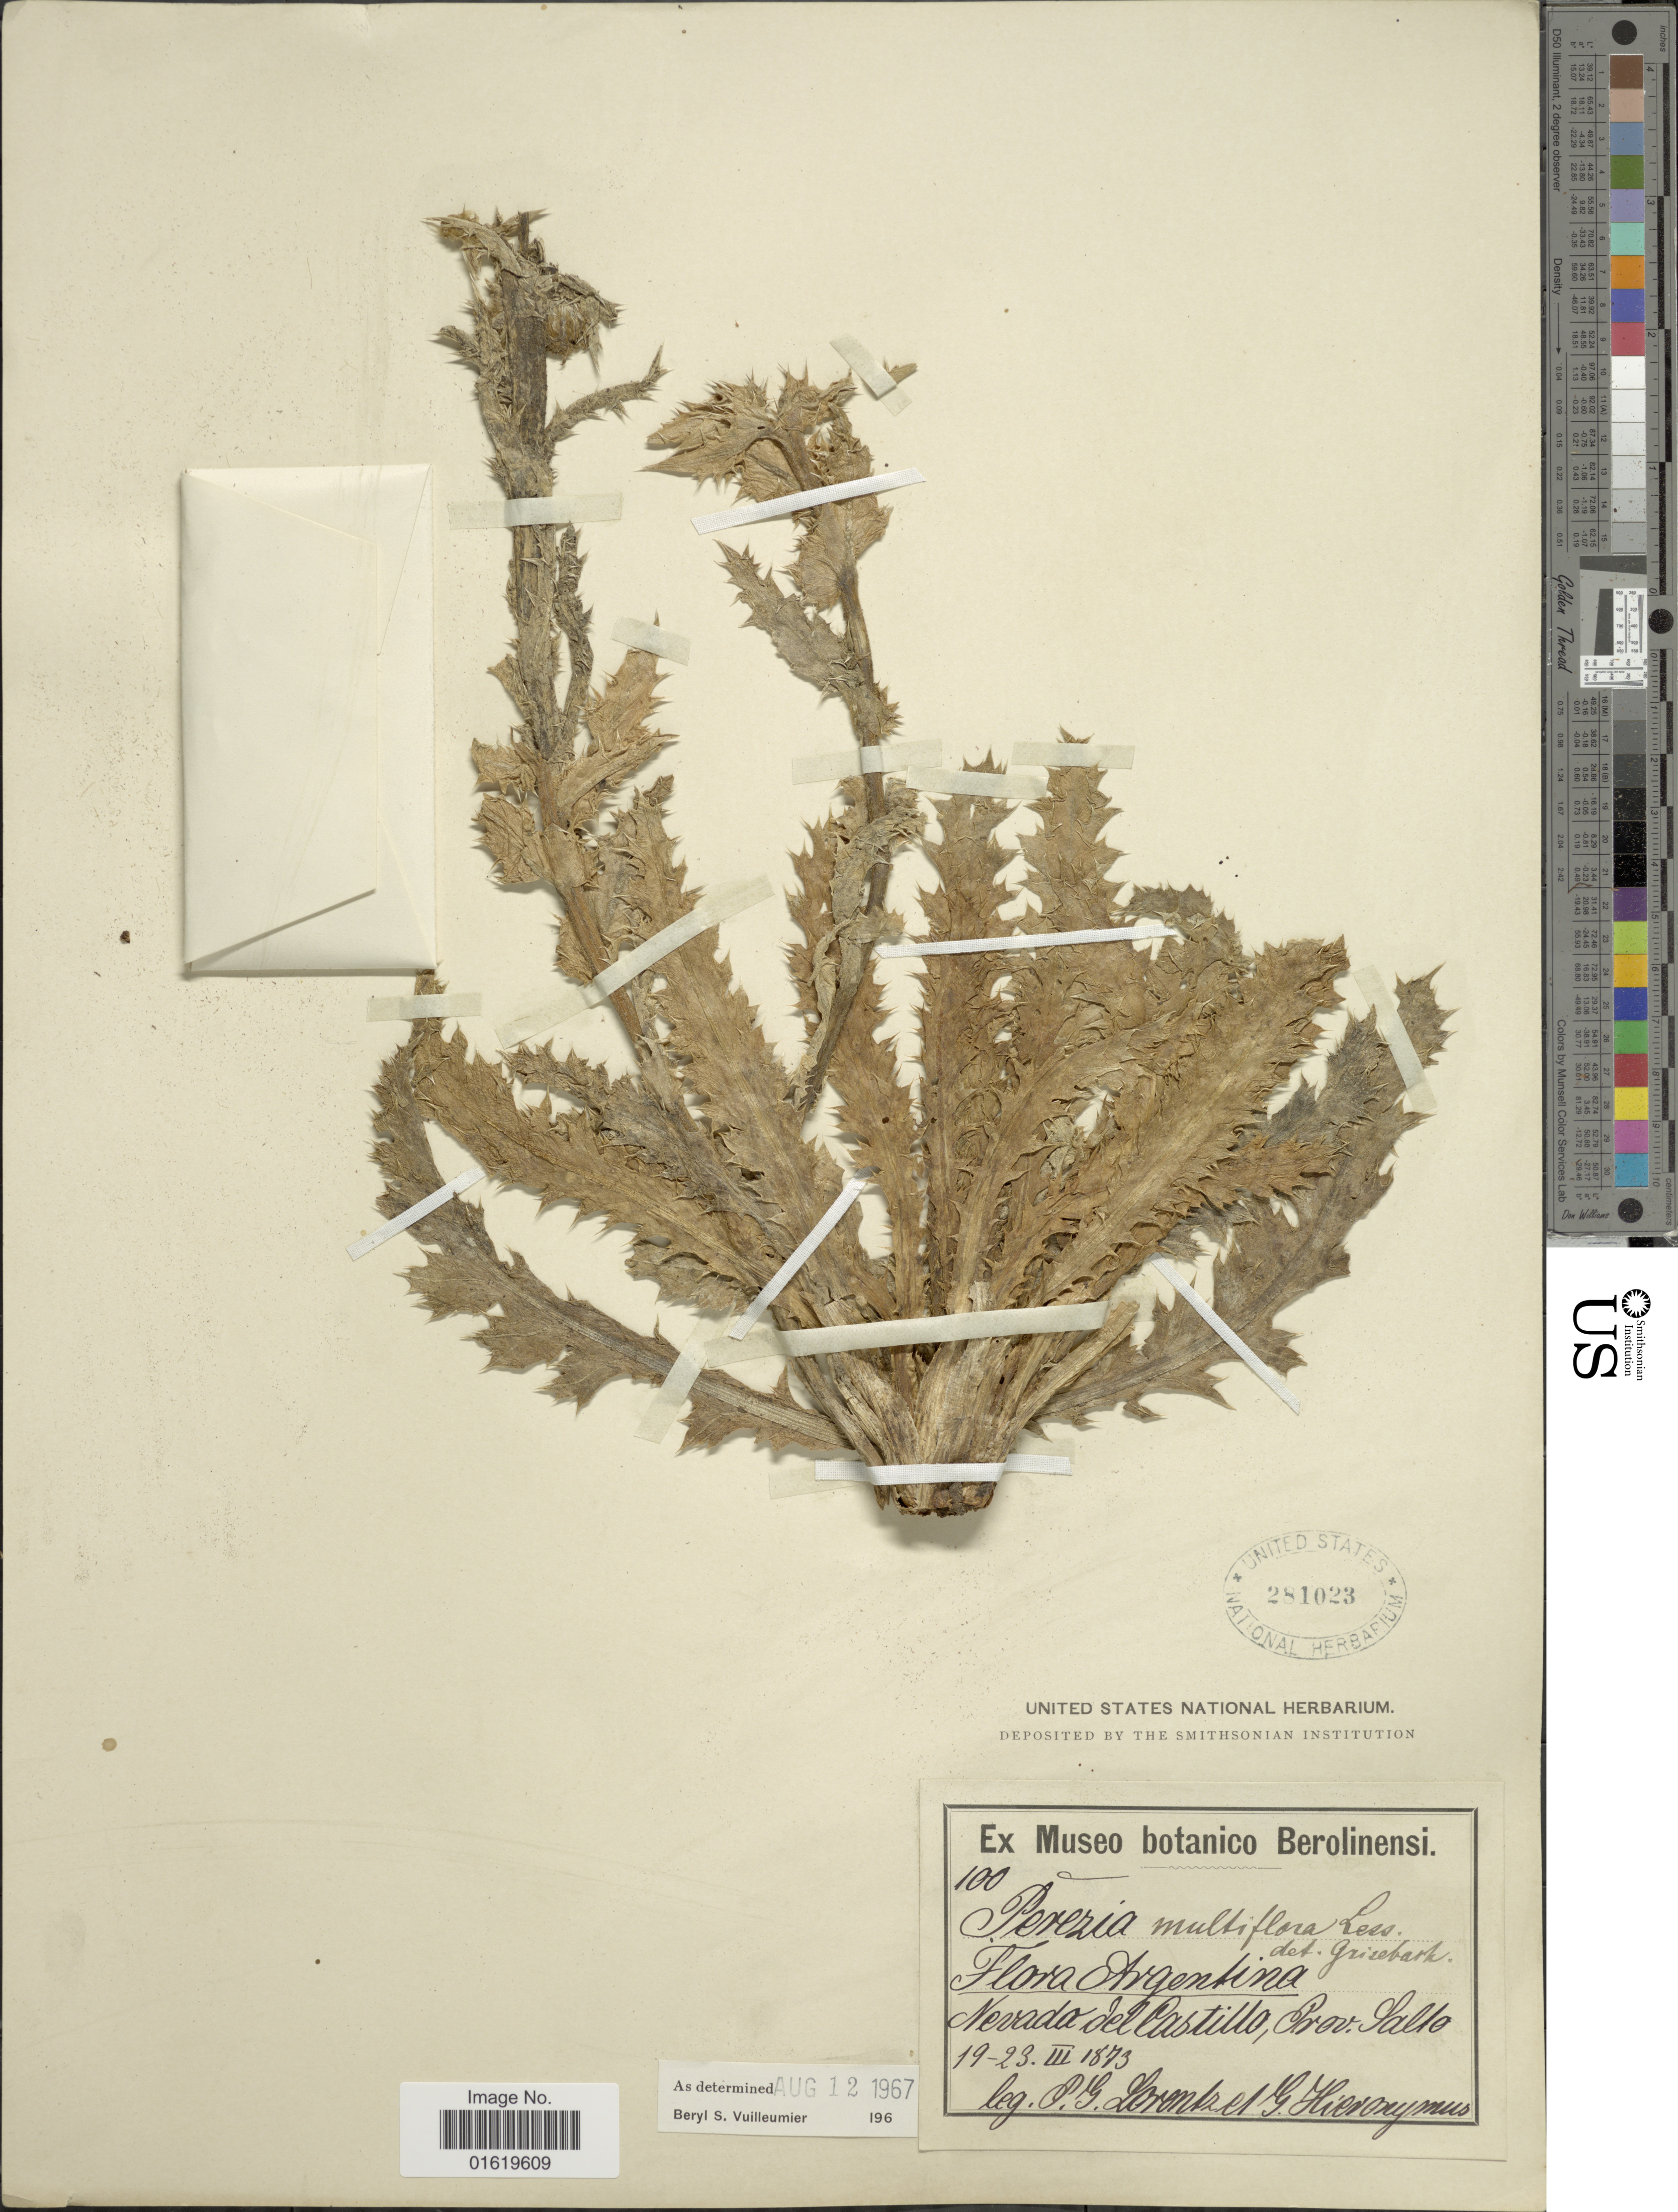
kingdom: Plantae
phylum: Tracheophyta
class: Magnoliopsida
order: Asterales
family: Asteraceae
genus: Perezia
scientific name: Perezia multiflora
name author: Less.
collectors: P. G. Lorentz & G. H. Hieronymus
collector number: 100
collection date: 1873-03-19/1873-03-23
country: Argentina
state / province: Salta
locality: Nevada del Castillo, Prov. Salta.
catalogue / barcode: US 281023